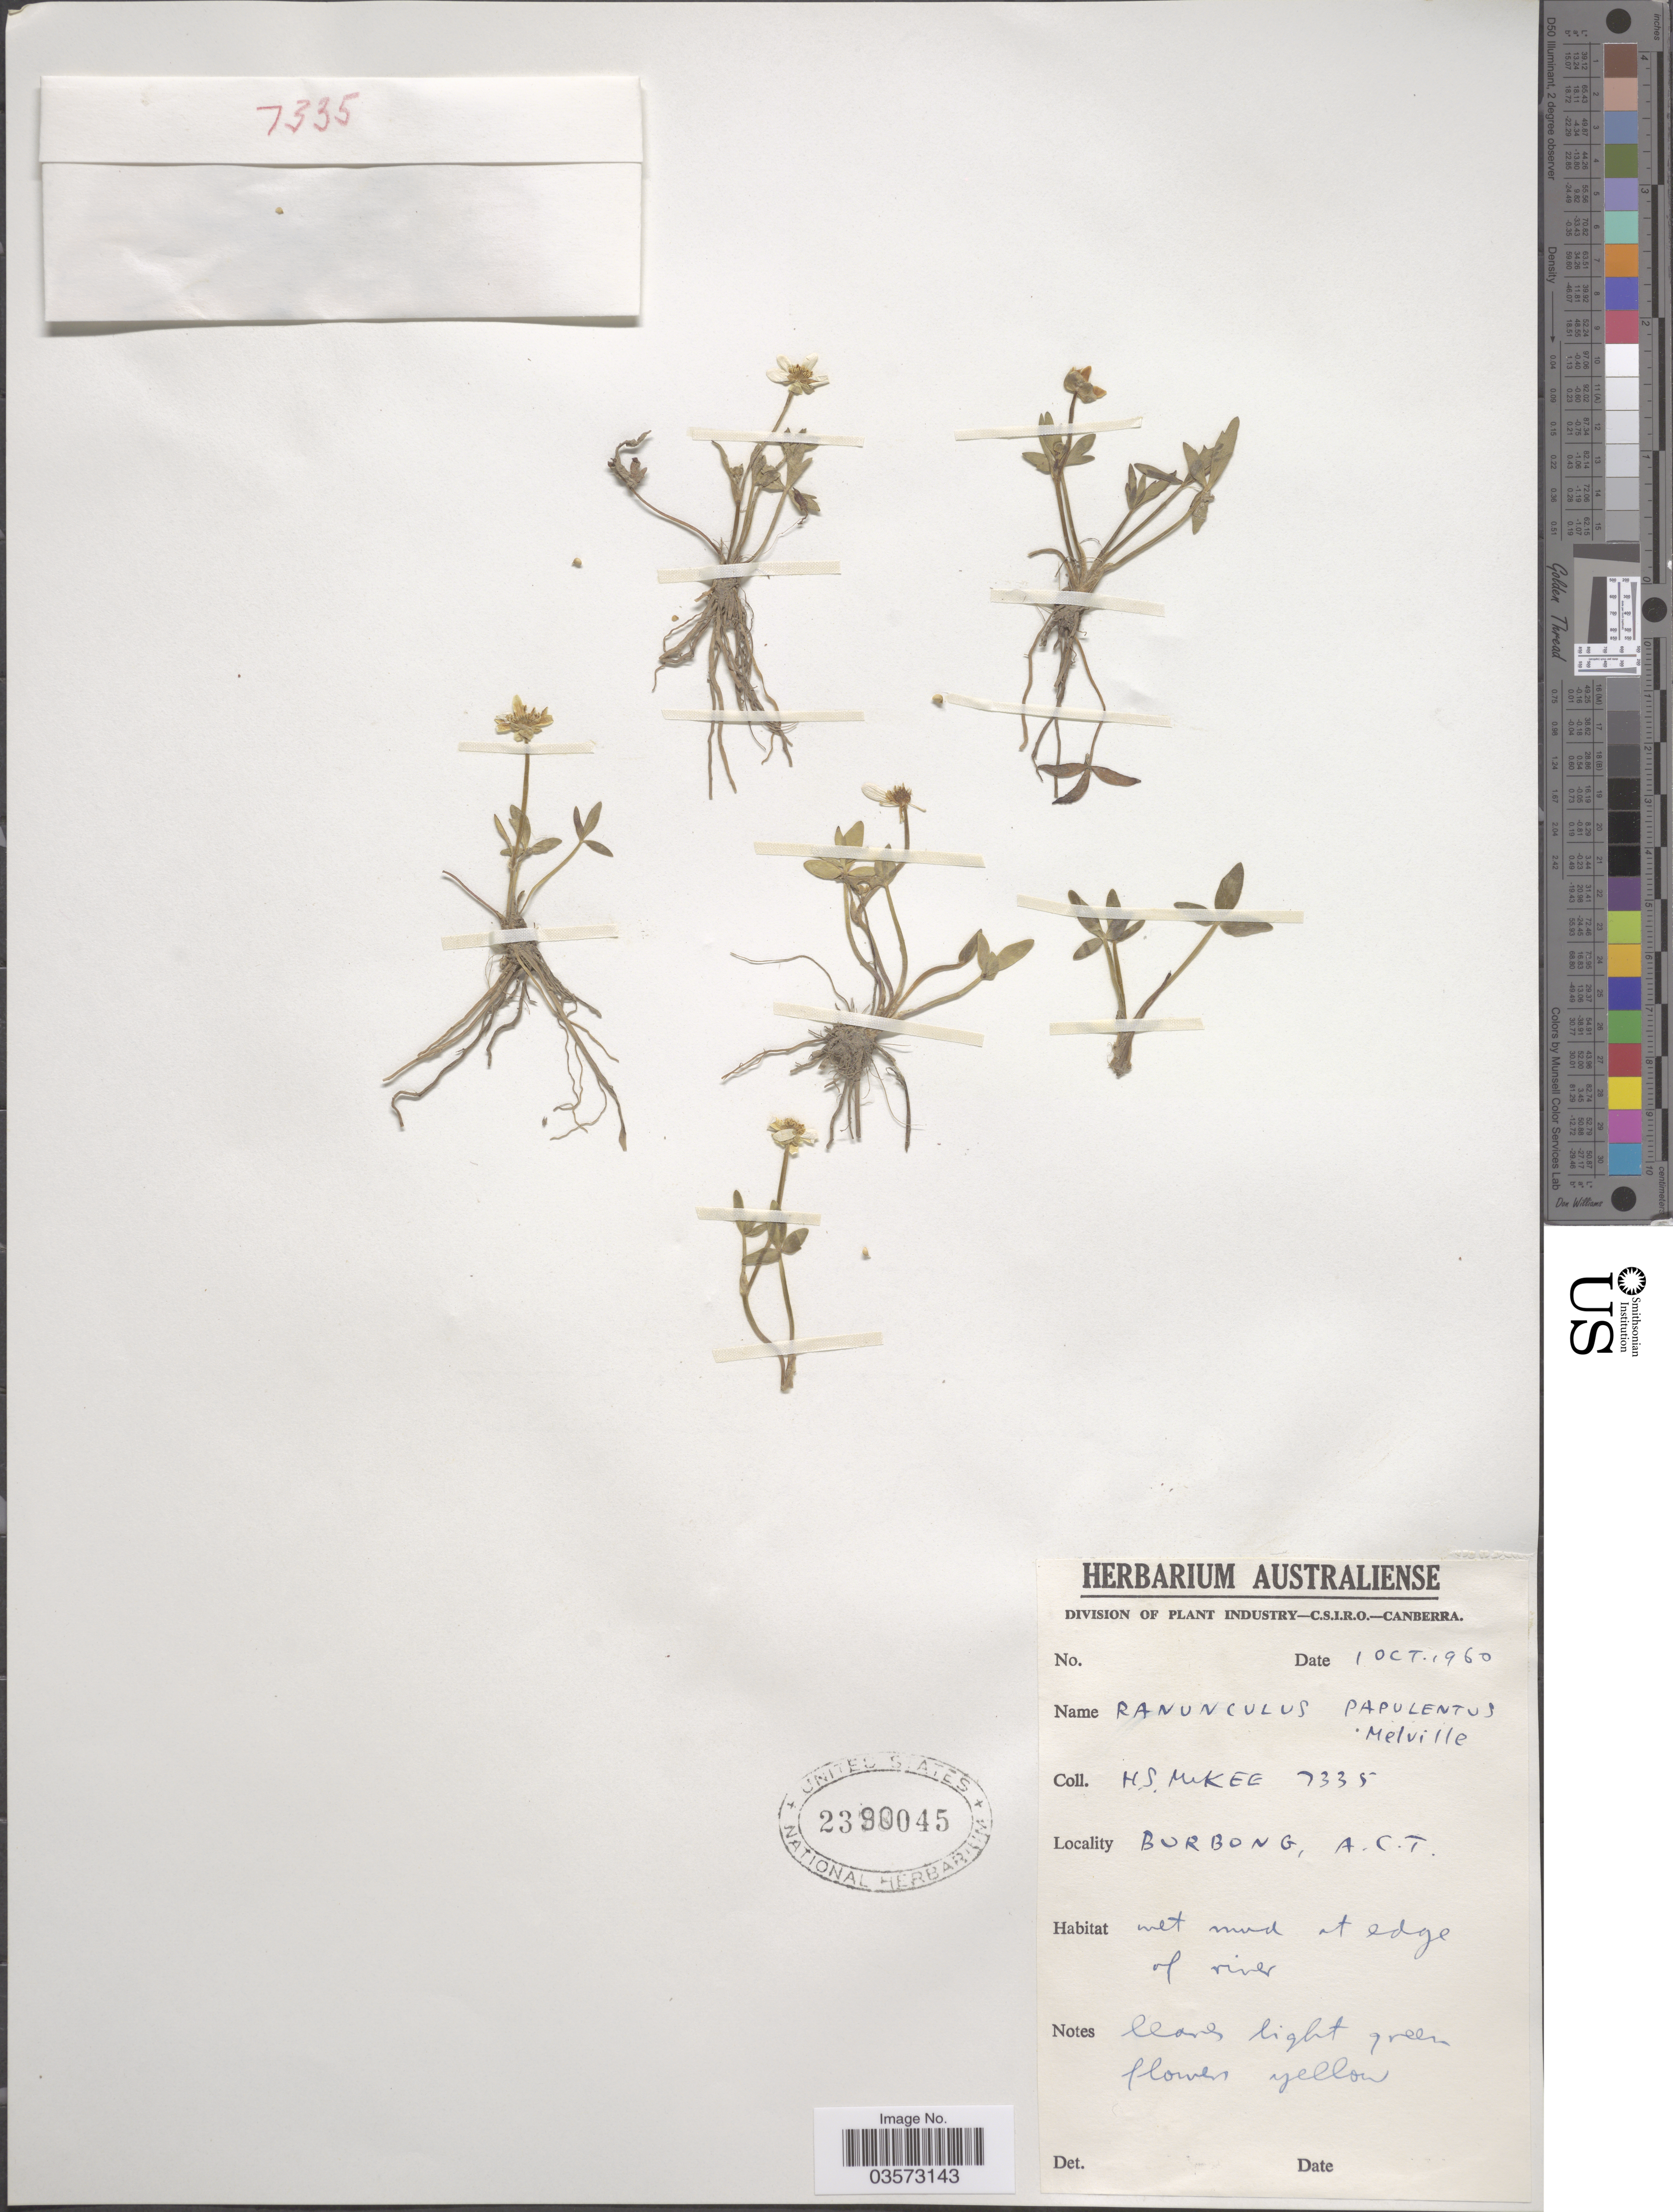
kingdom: Plantae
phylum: Tracheophyta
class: Magnoliopsida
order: Ranunculales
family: Ranunculaceae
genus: Ranunculus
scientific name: Ranunculus papulentus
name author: Melville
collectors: H. S. McKee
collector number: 7335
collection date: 1960-10-01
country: Australia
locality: Burbong, A.C.T.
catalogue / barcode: US 2390045